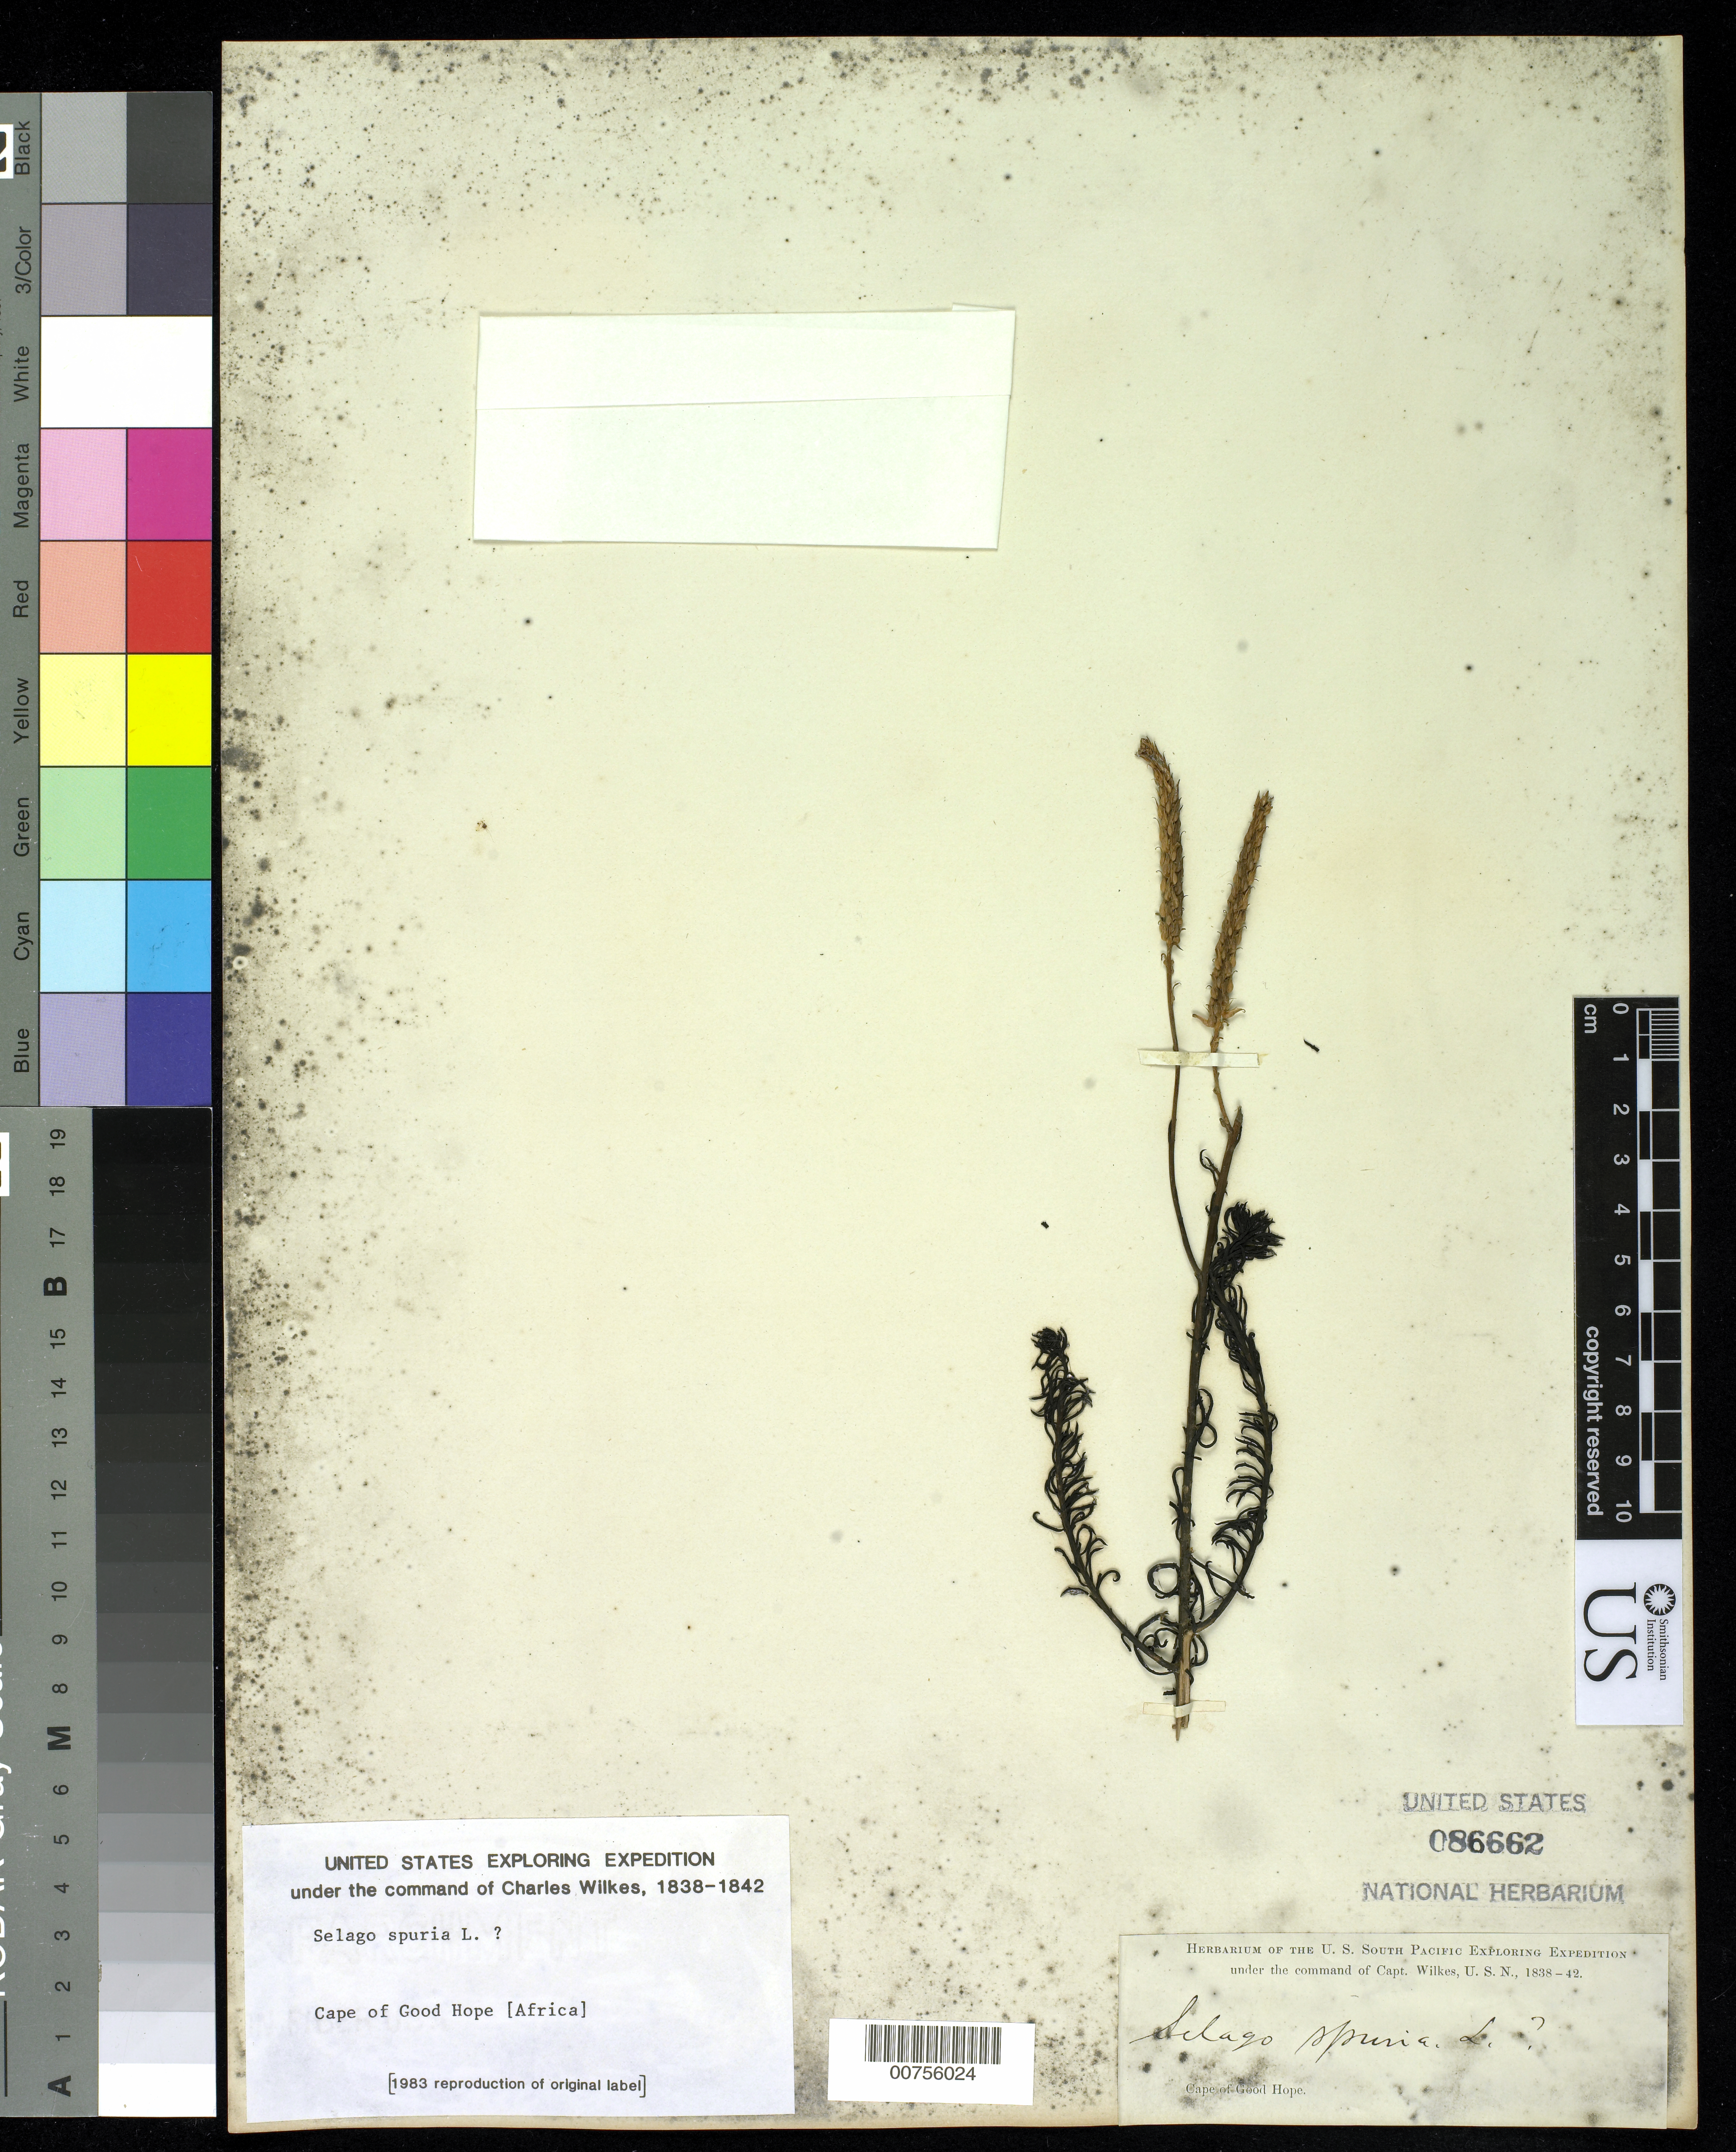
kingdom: Plantae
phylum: Tracheophyta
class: Magnoliopsida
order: Lamiales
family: Scrophulariaceae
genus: Selago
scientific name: Selago spuria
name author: L.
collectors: Wilkes Explor. Exped.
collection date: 1838/1842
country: South Africa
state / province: Western Cape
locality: Cape of Good Hope. Cape Town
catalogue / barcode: US 86662